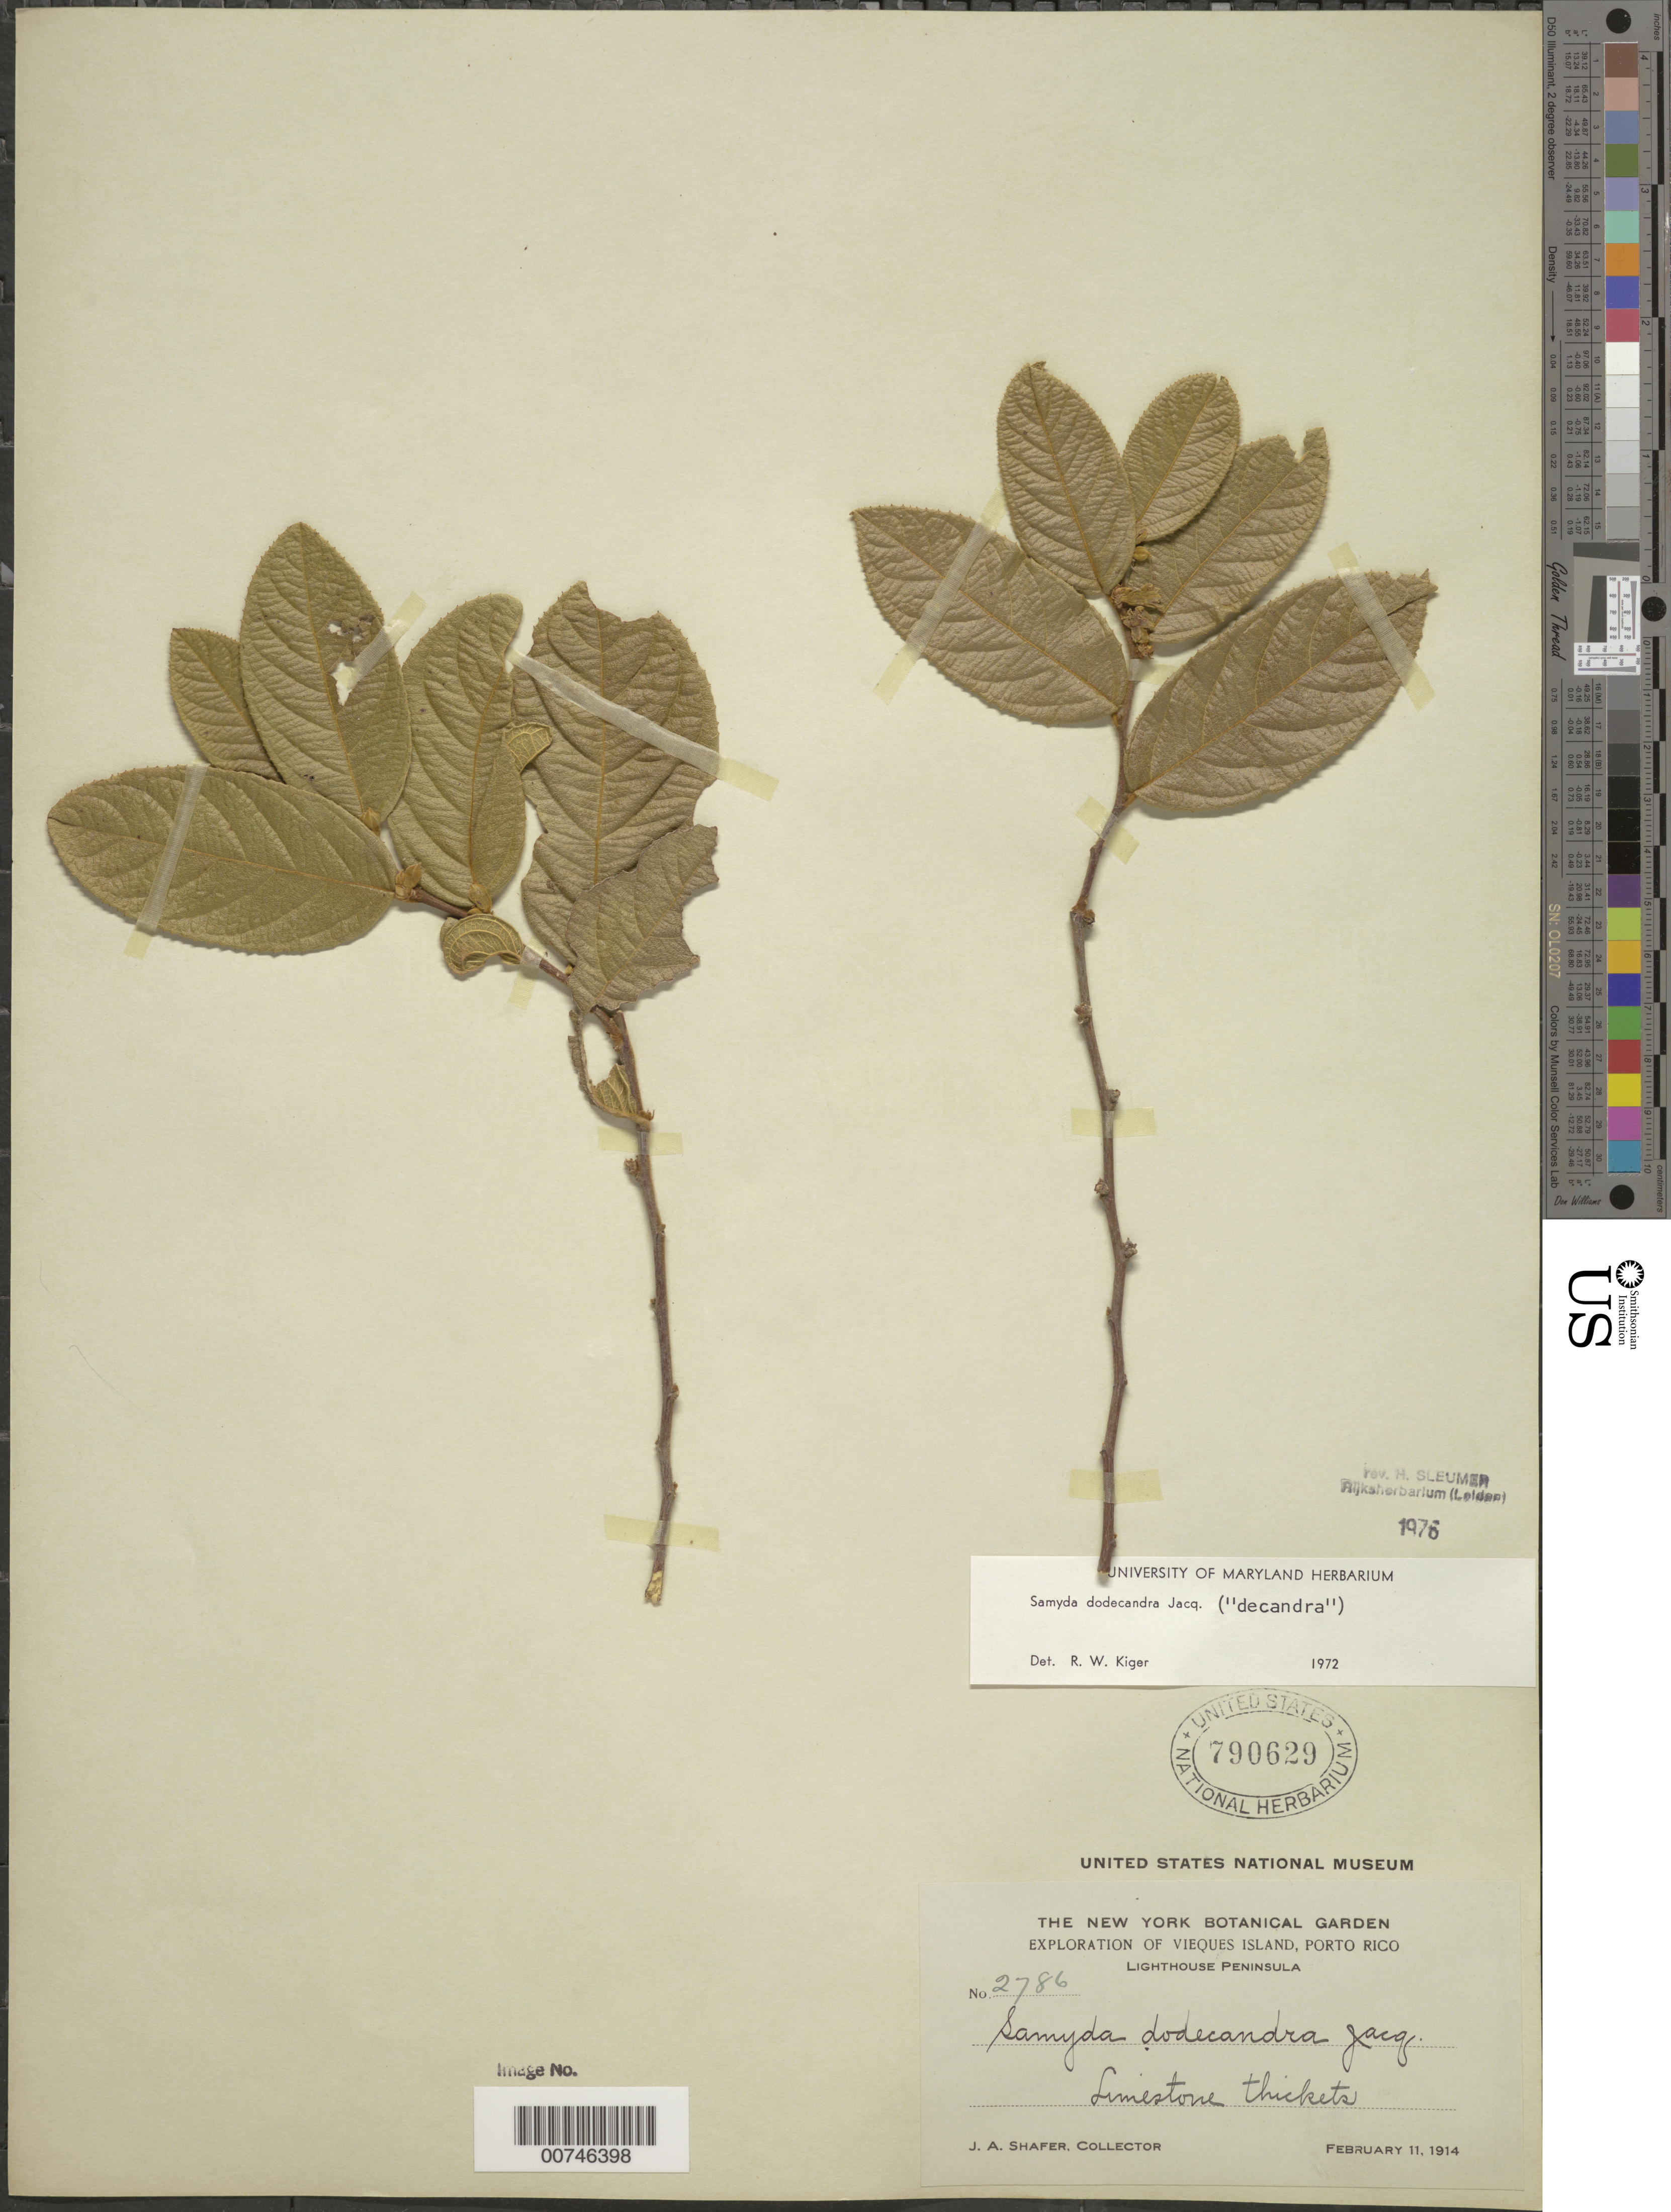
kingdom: Plantae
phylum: Tracheophyta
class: Magnoliopsida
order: Malpighiales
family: Salicaceae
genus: Casearia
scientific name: Casearia dodecandra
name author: (Jacq.) T. Samar. & M.H. Alford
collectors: J. A. Shafer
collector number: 2786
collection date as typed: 11 Feb 1914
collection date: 1914-02-11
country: Puerto Rico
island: Vieques I.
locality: Lighthouse Peninsula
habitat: Limestone thickets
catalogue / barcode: US 790629